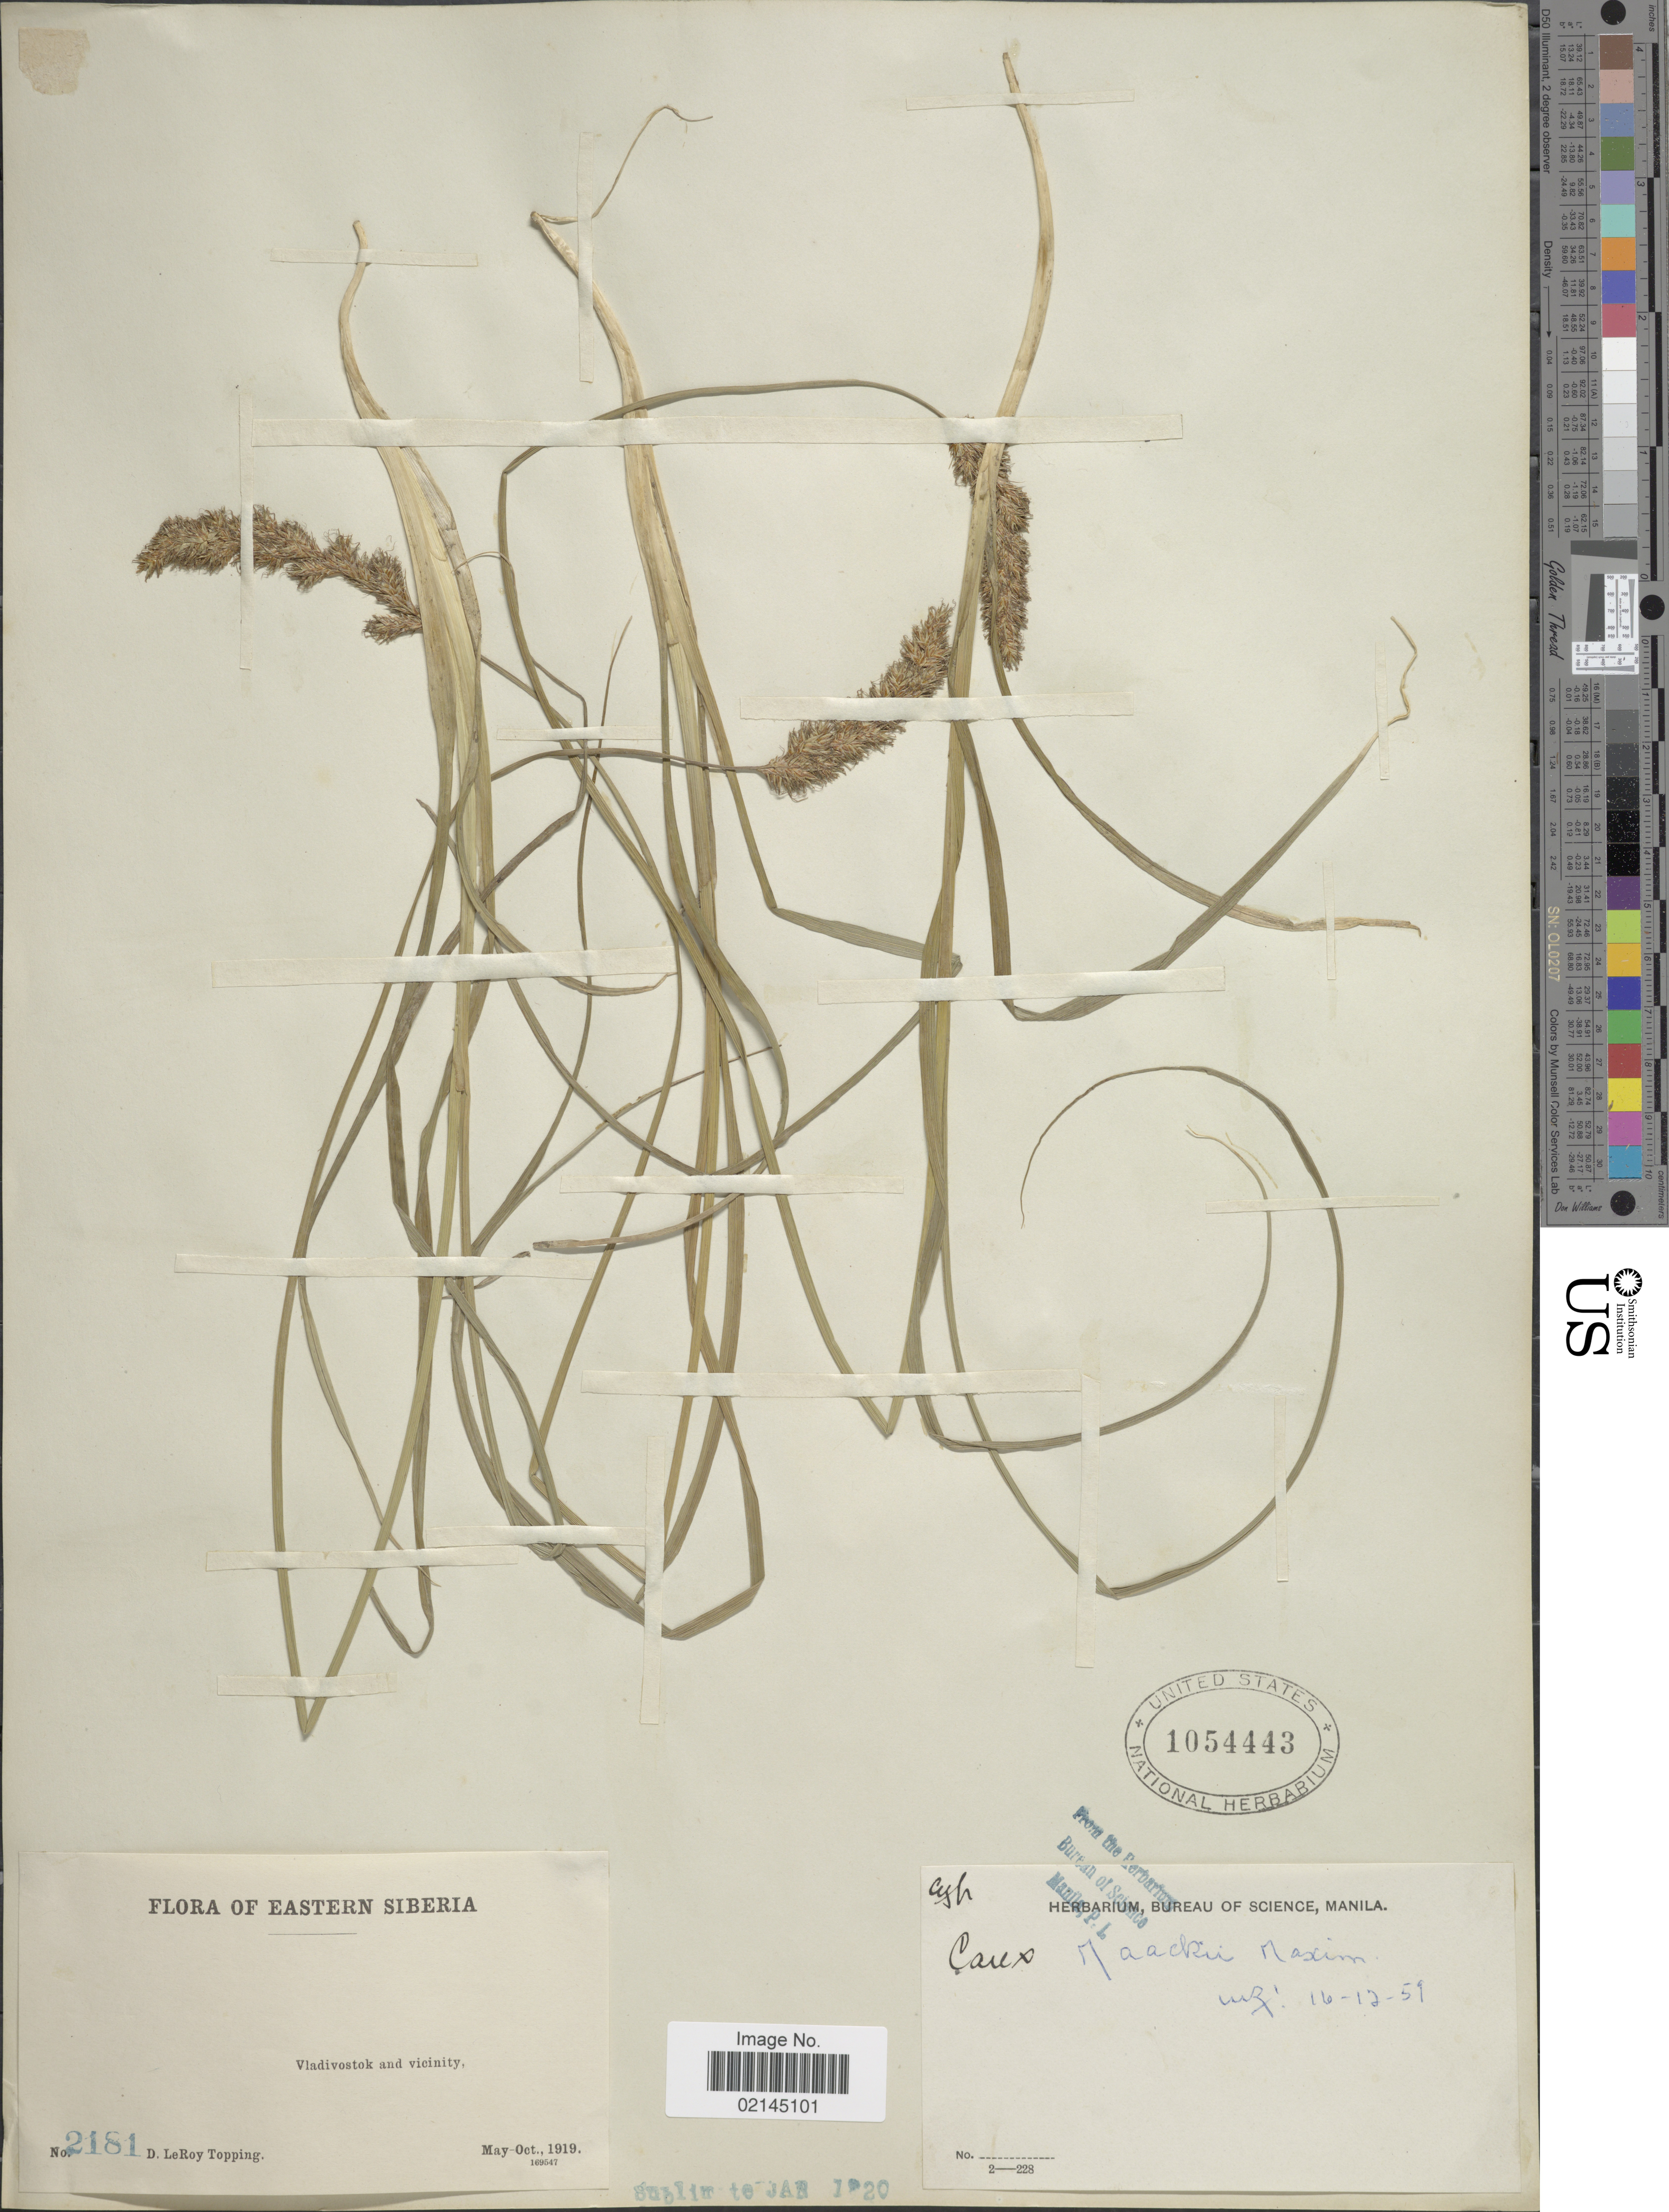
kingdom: Plantae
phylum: Tracheophyta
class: Liliopsida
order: Poales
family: Cyperaceae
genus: Carex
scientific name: Carex maackii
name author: Maxim.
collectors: D. L. Topping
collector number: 2181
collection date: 1919-05/1919-10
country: Russian Federation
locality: Eastern Siberia, Vladivostok and vicinity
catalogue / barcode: US 1054443